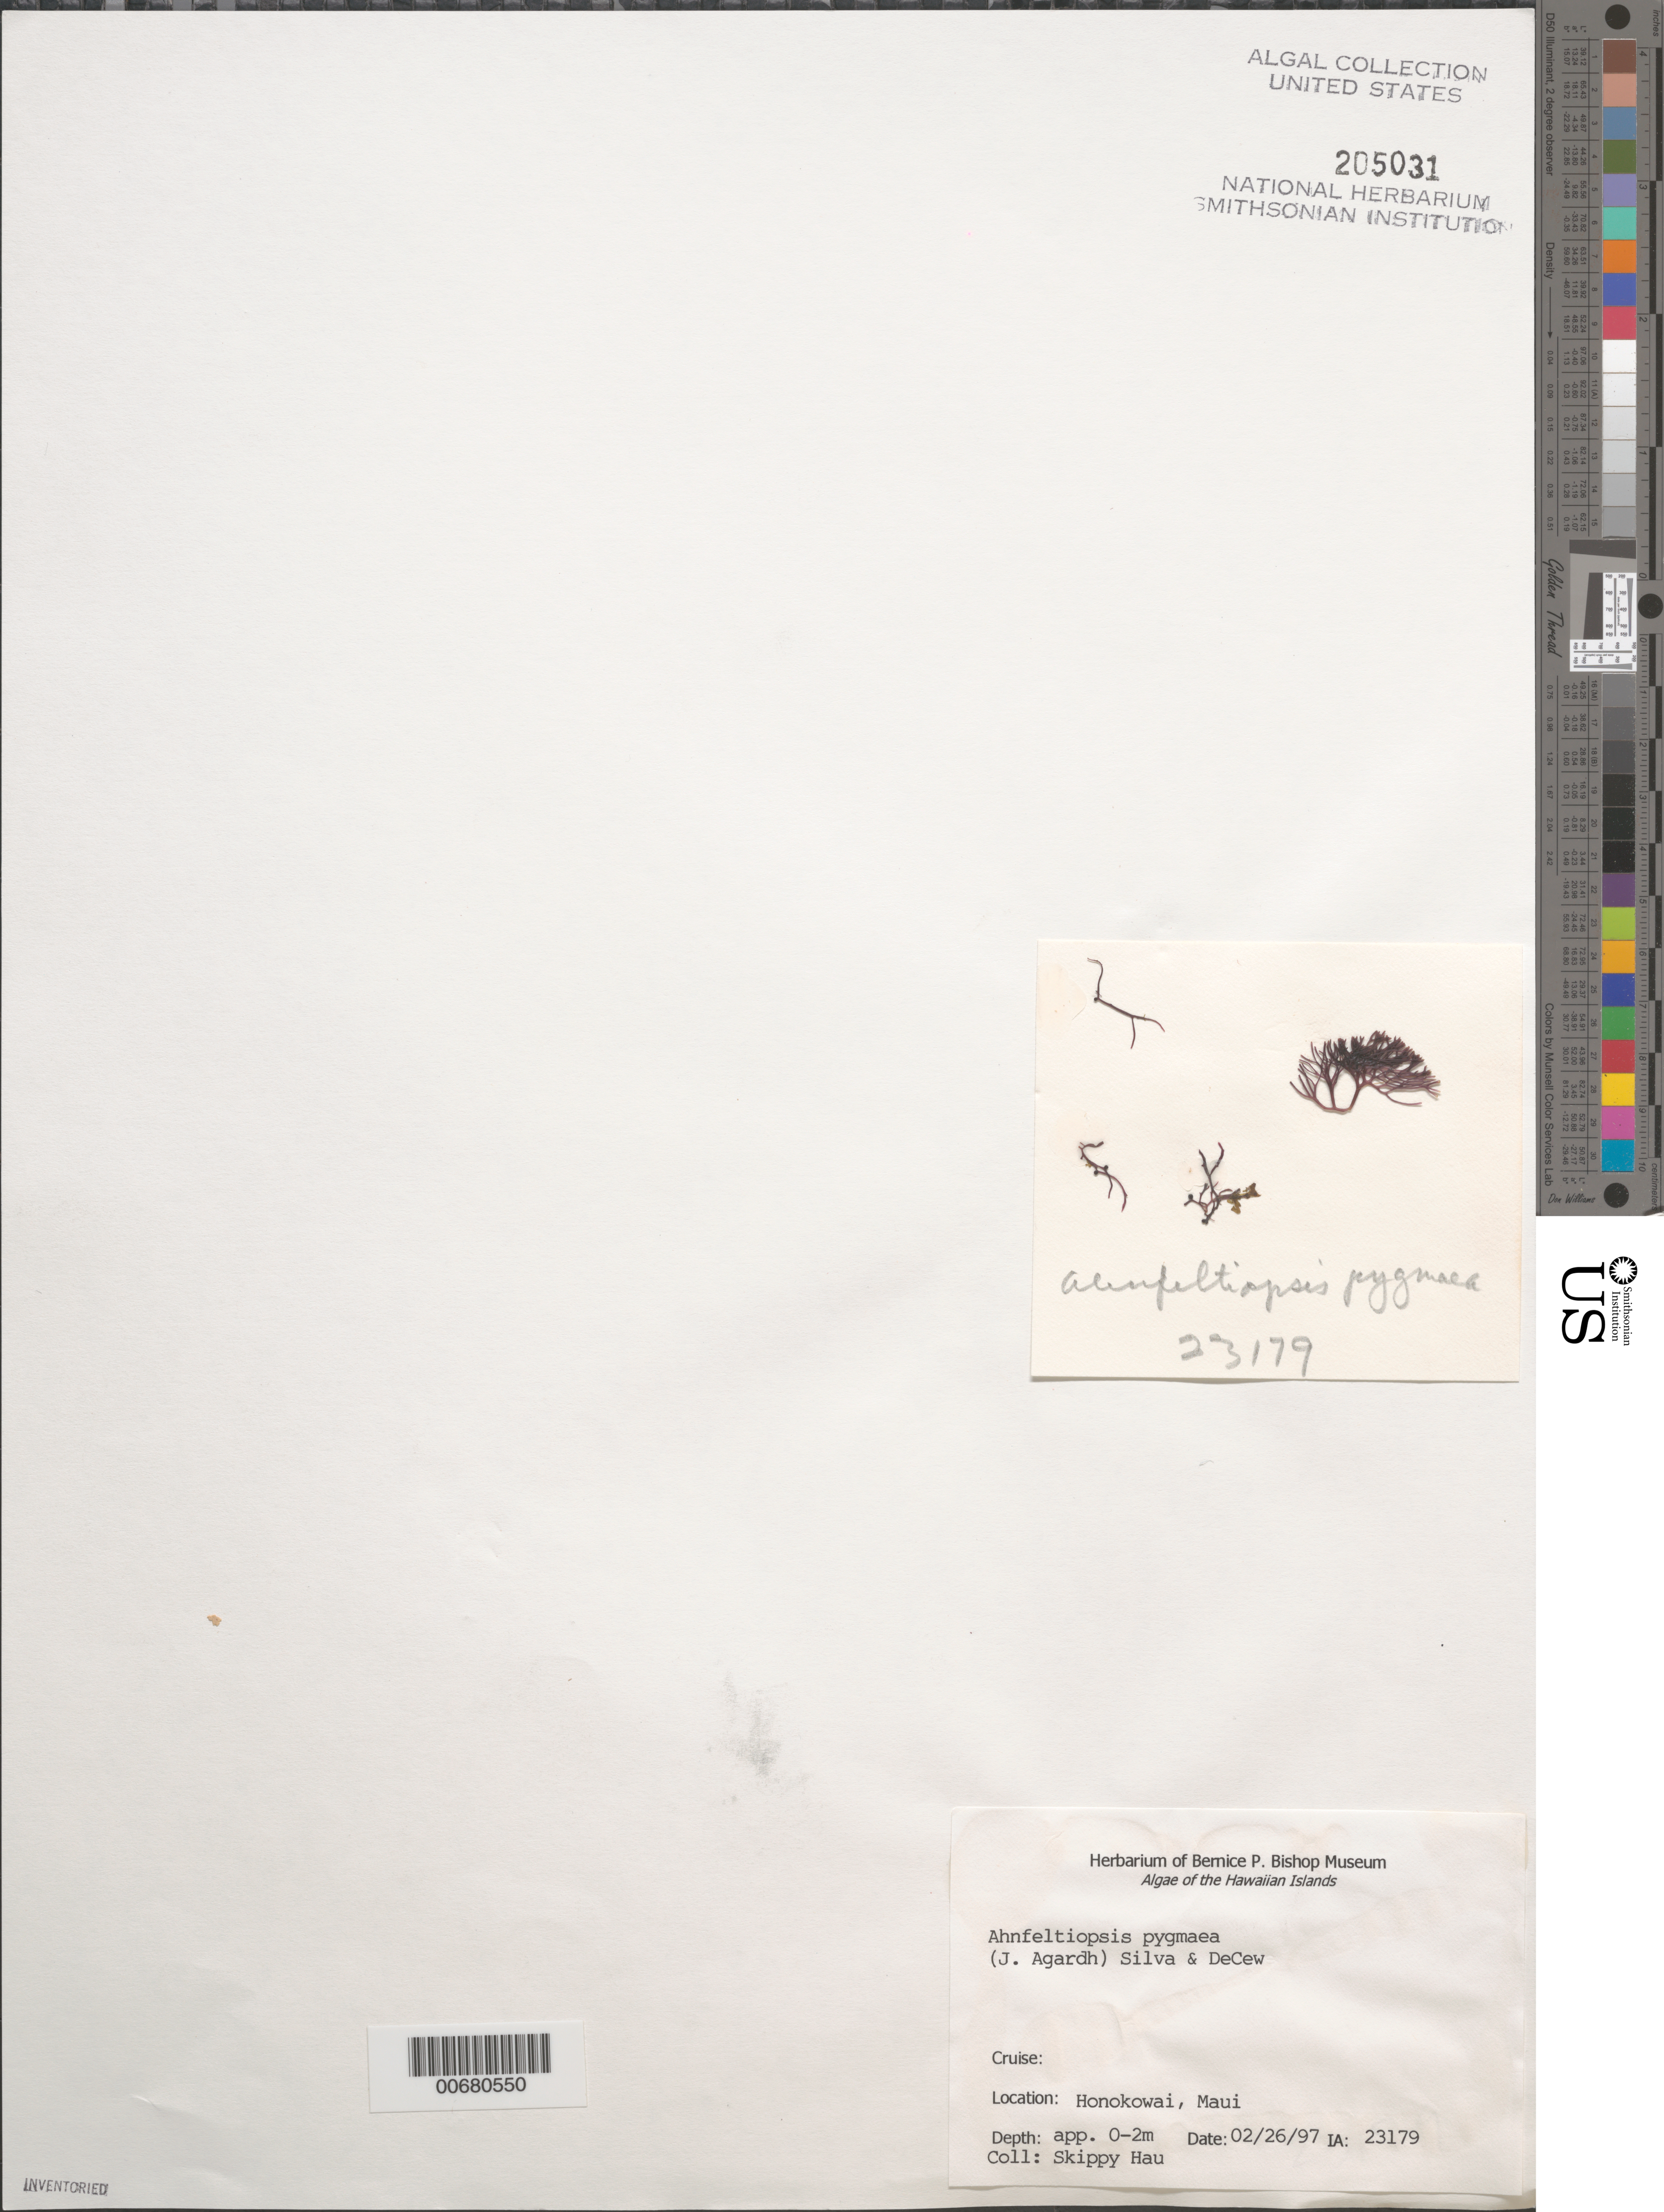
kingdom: Plantae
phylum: Rhodophyta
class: Florideophyceae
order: Gigartinales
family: Phyllophoraceae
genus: Ahnfeltiopsis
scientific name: Ahnfeltiopsis pygmaea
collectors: S. Hau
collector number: IAA 23179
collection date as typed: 26 Feb 1997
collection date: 1997-02-26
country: United States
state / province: Hawaii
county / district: Maui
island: Maui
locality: Honokowai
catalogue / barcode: US 205031